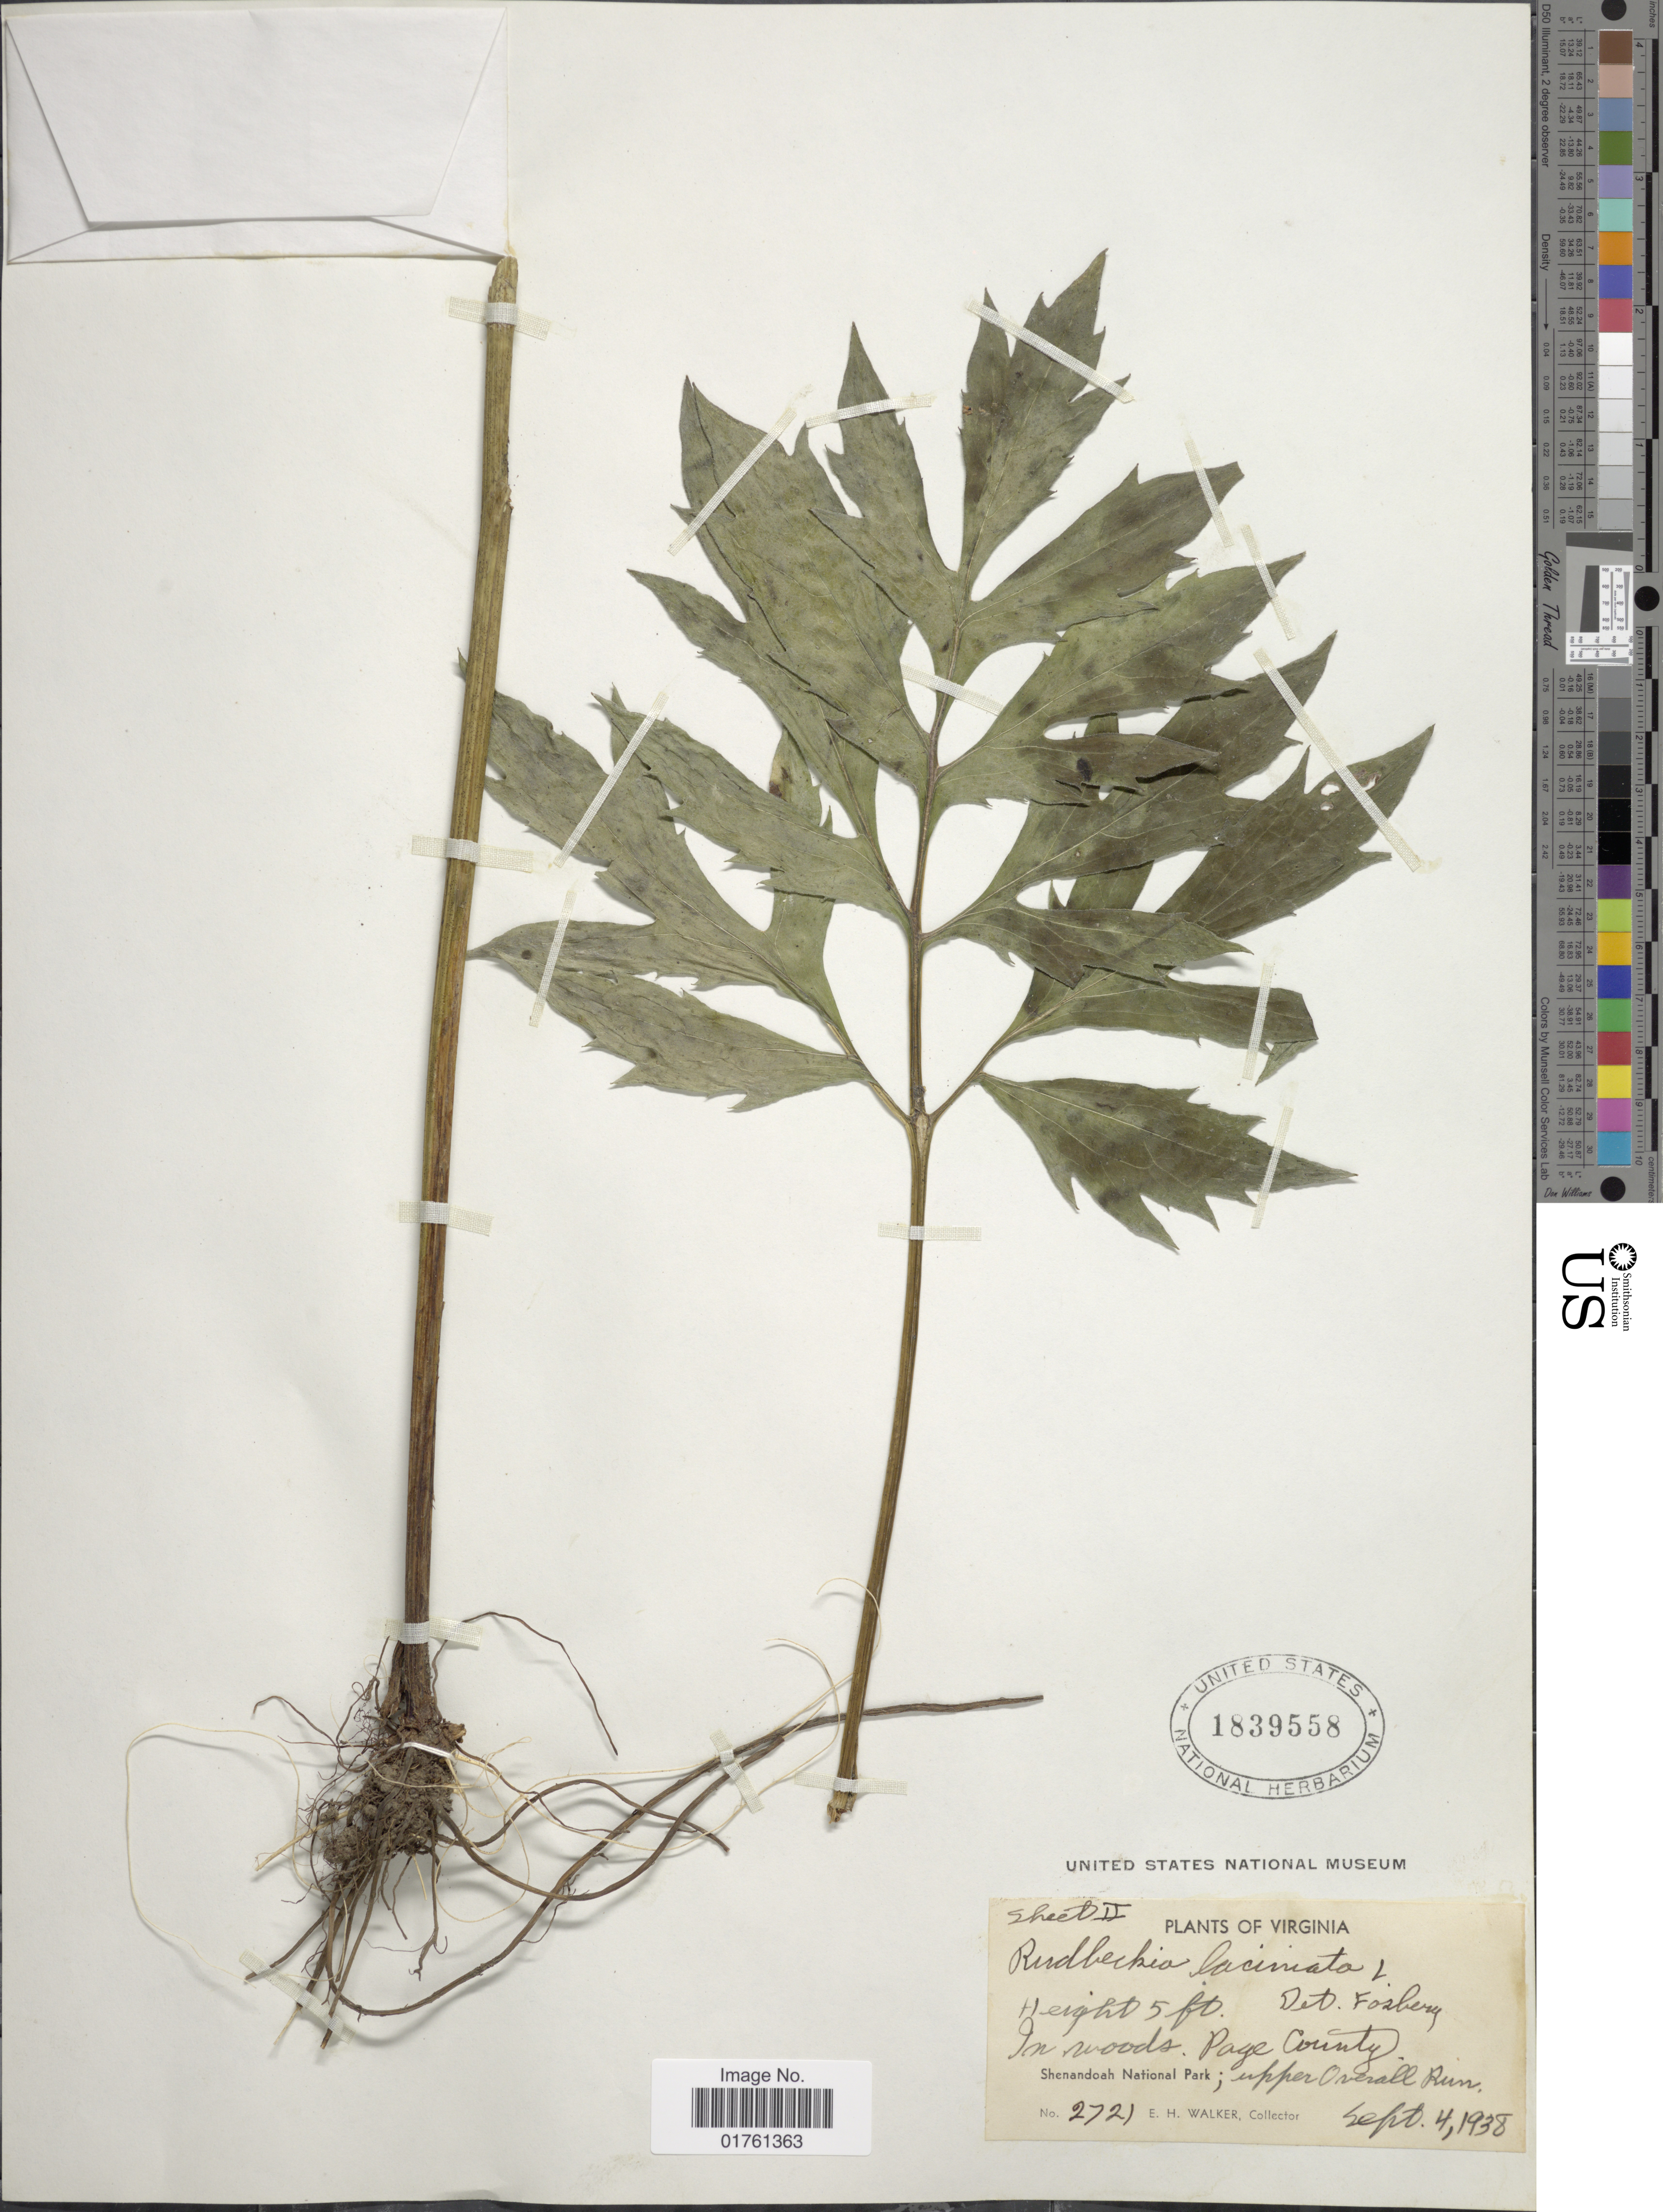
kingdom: Plantae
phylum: Tracheophyta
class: Magnoliopsida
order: Asterales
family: Asteraceae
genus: Rudbeckia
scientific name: Rudbeckia laciniata var. laciniata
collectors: E. H. Walker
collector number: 2721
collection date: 1938-09-04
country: United States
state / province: Virginia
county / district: Page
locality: In woods, Page County, Shenandoah National Park; upper Overall Run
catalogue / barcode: US 1839558